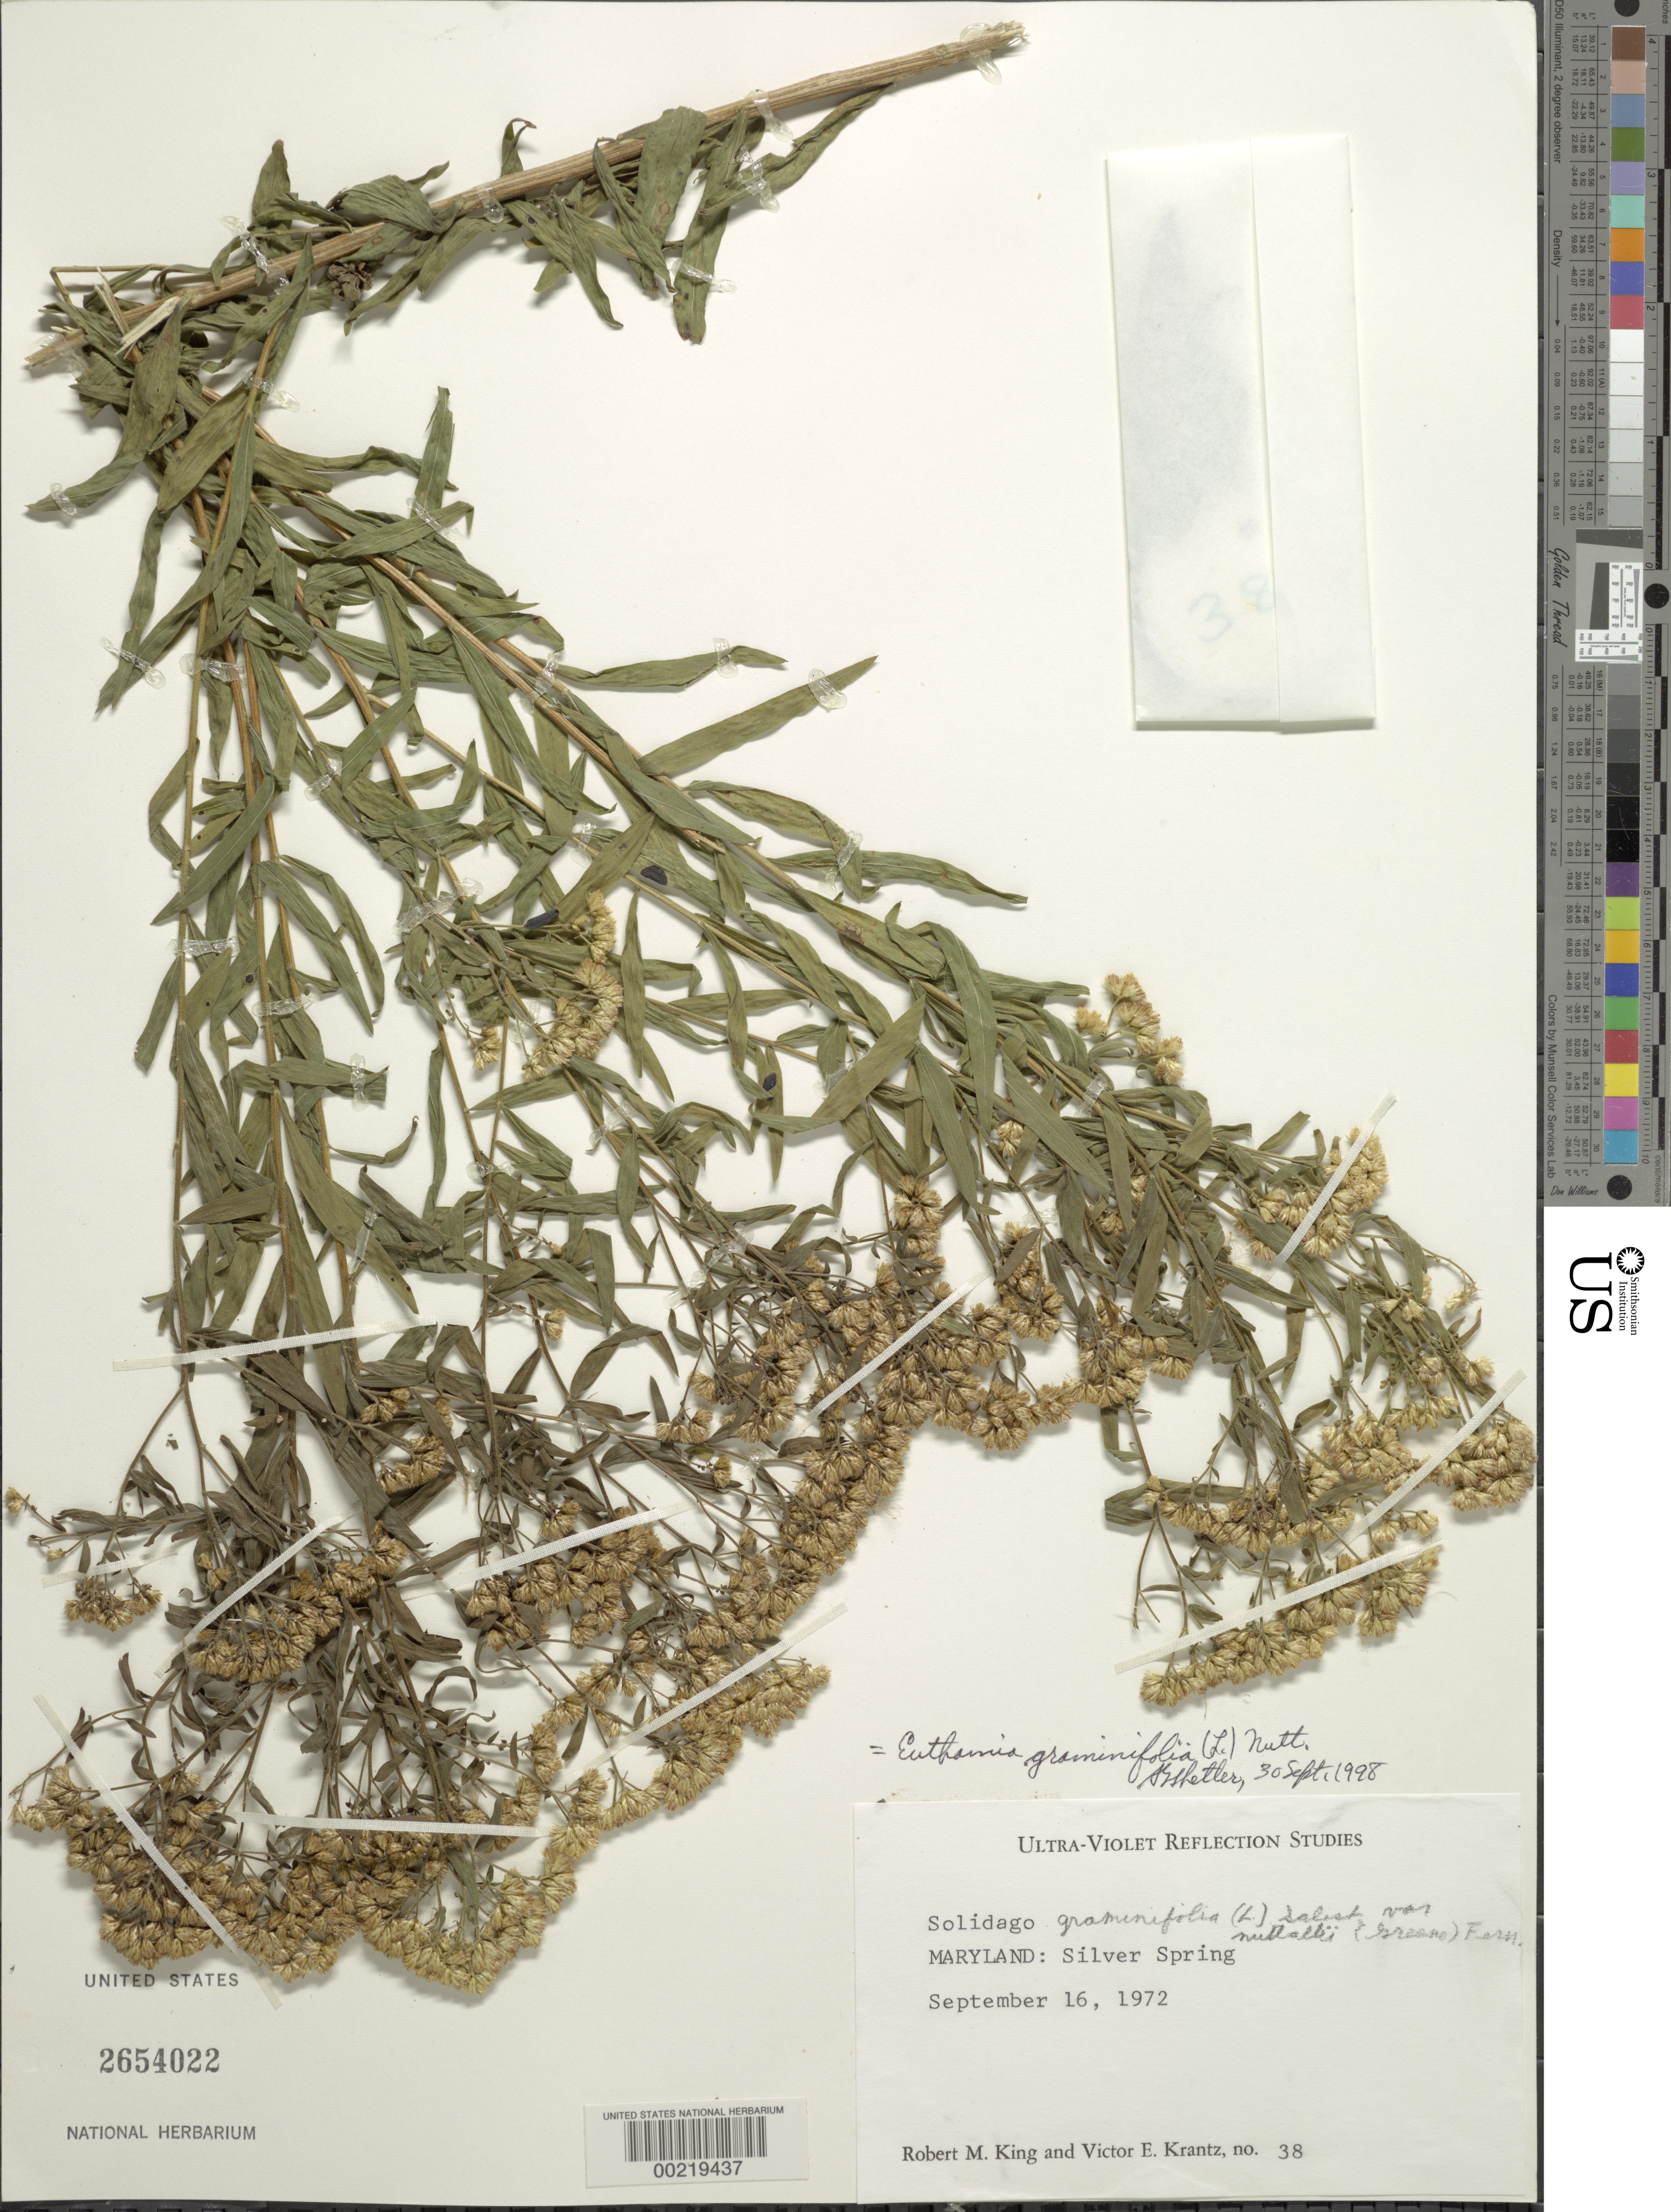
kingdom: Plantae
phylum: Tracheophyta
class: Magnoliopsida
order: Asterales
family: Asteraceae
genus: Euthamia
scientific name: Euthamia graminifolia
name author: (L.) Nutt.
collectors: R. M. King & V. Krantz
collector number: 38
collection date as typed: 16 Sep 1972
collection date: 1972-09-16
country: United States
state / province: Maryland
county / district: Montgomery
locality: Silver Spring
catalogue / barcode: US 2654022